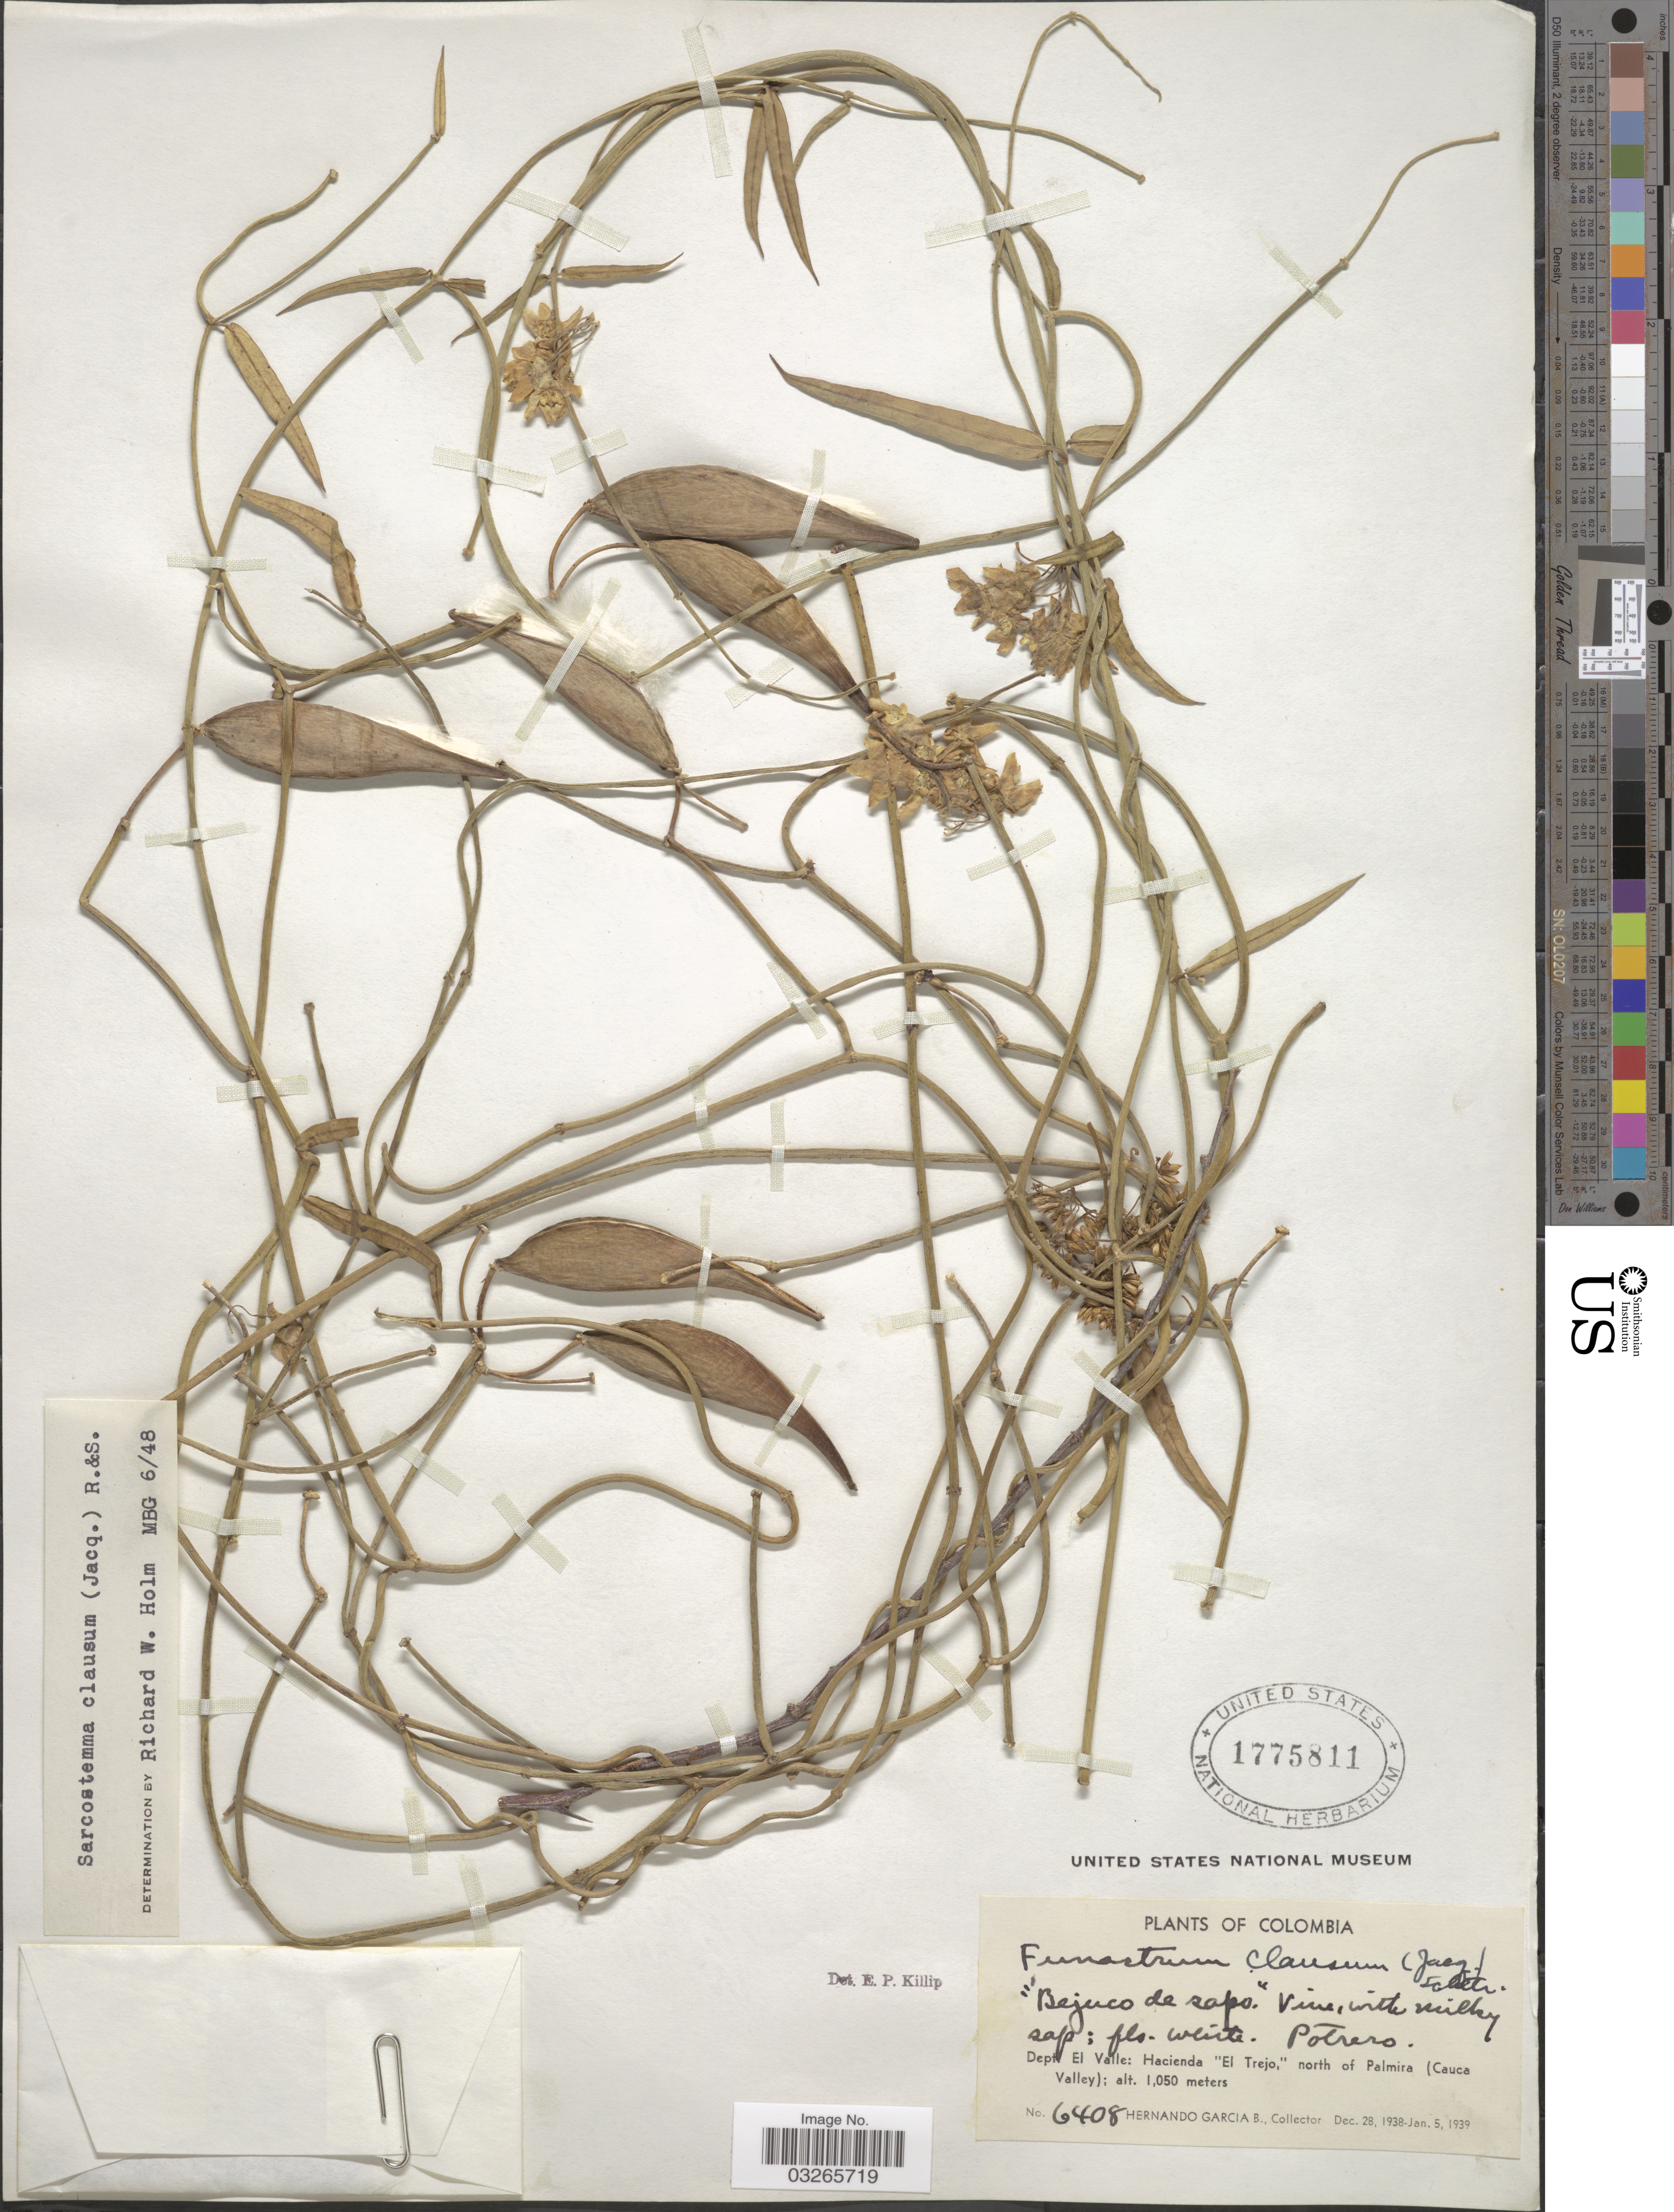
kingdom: Plantae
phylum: Tracheophyta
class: Magnoliopsida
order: Gentianales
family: Apocynaceae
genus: Sarcostemma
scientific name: Sarcostemma clausum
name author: (Jacq.) Schult.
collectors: H. García Barriga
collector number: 6408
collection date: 1938-12-28/1939-01-05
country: Colombia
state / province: Valle del Cauca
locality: Dept. El Valle: Hacienda "El Trejo", north of Palmira (Cauca Valley).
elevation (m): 1050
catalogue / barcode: US 1775811